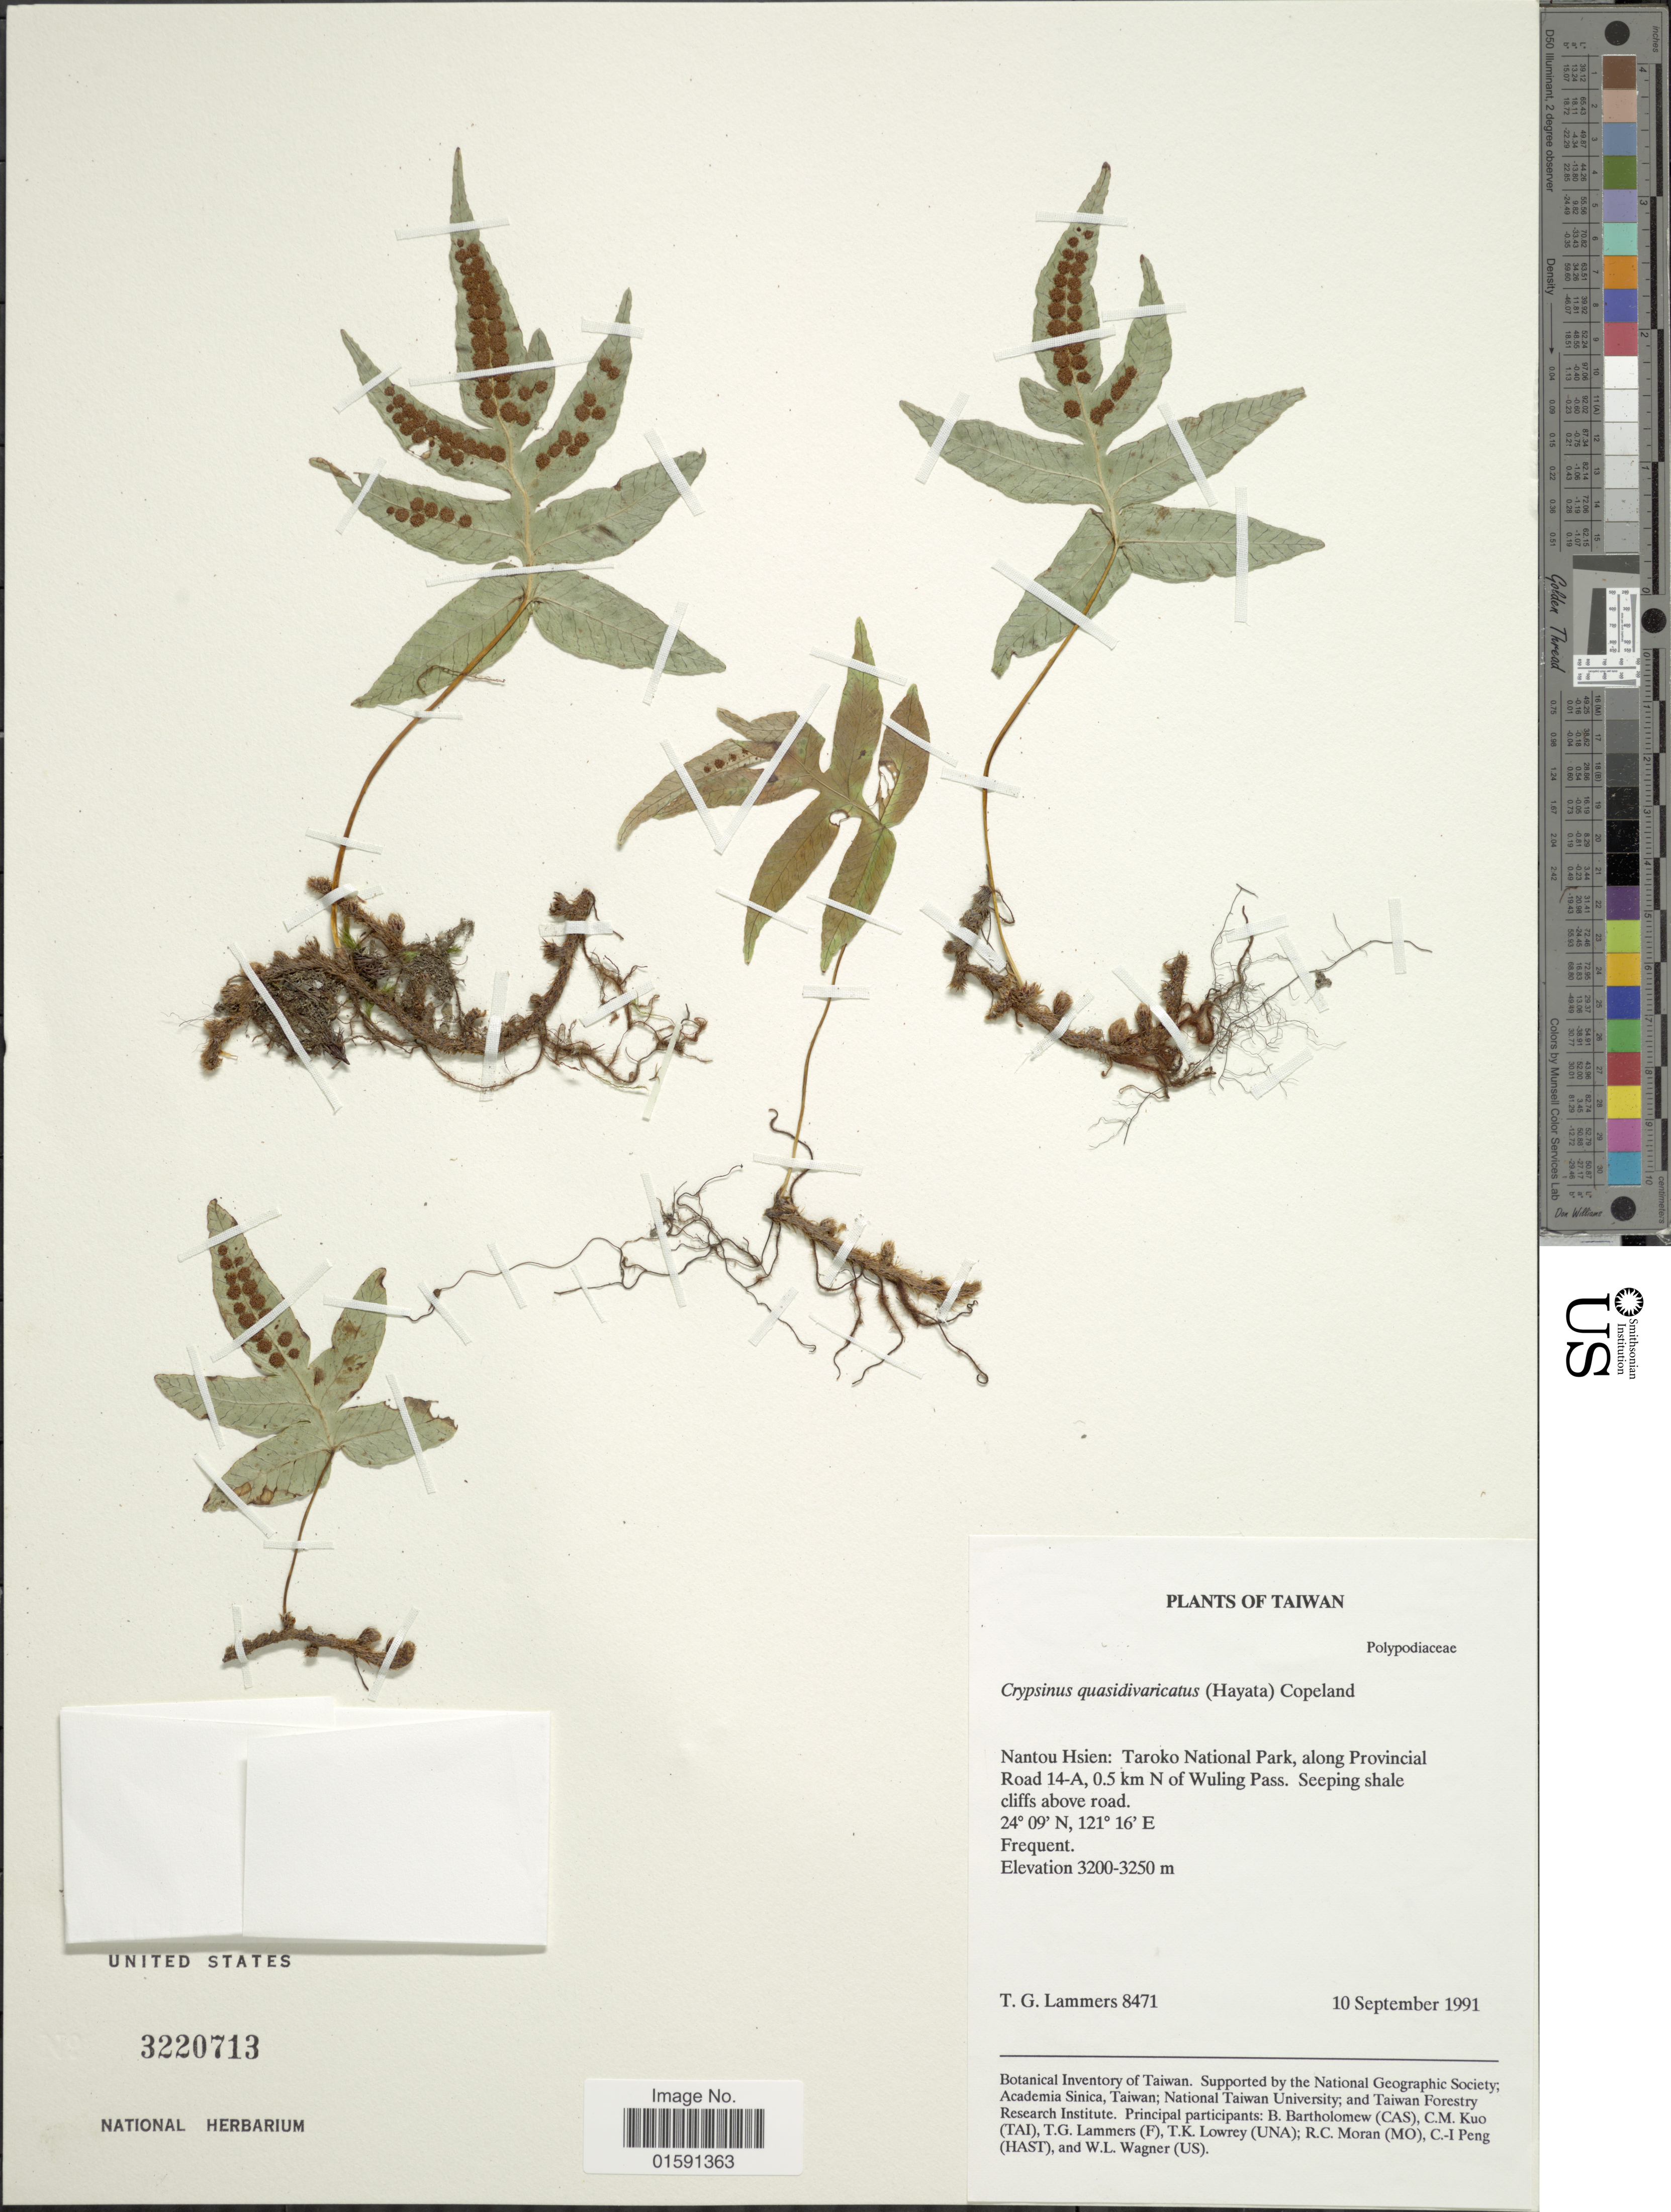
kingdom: Plantae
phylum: Tracheophyta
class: Polypodiopsida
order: Polypodiales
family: Polypodiaceae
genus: Selliguea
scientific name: Selliguea quasidivaricata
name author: (Hayata) H. Ohashi & K. Ohashi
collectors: T. Lammers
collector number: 8471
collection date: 1991-09-10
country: Taiwan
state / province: Nantou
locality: Nantou Hsien: Taroko National, along Provincial Road, 14-A, 0.5 N of Wuling Pass, Seeping shale cliffs above road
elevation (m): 3200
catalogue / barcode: US 3220713